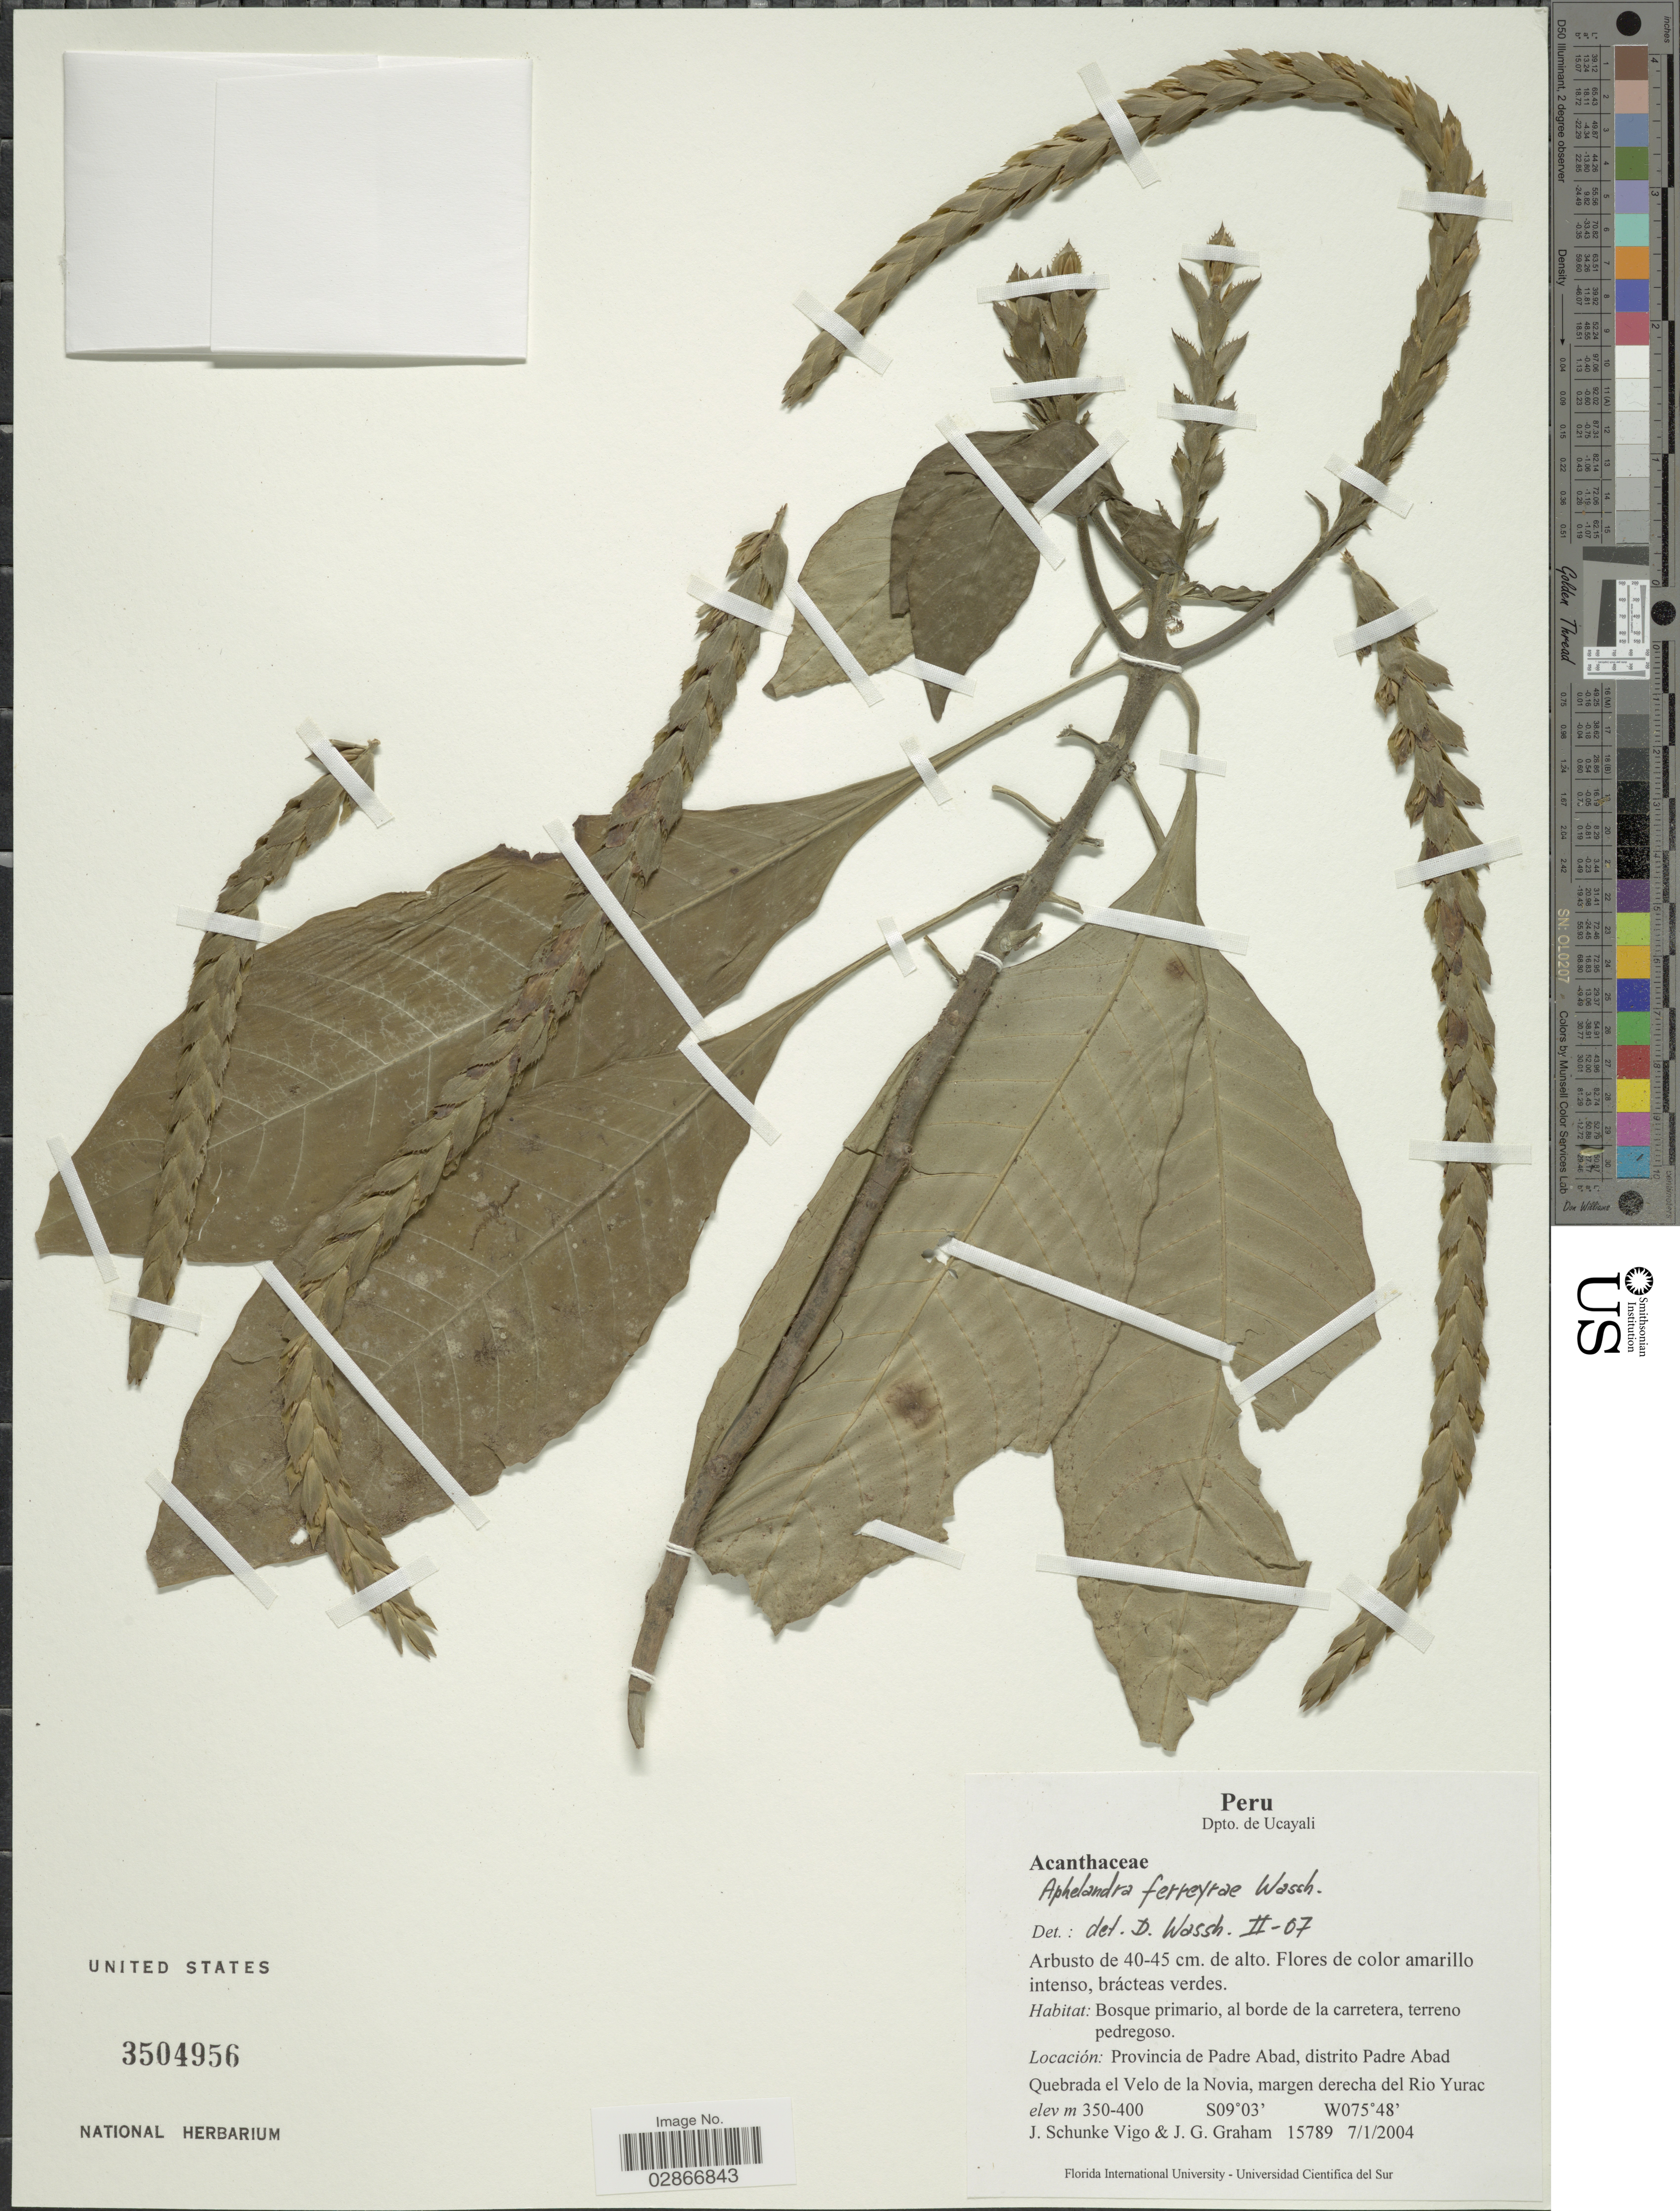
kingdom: Plantae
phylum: Tracheophyta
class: Magnoliopsida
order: Lamiales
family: Acanthaceae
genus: Aphelandra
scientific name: Aphelandra ferreyrae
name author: Wassh.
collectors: J. Schunke Vigo & J. Graham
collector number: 15789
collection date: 2004-01-07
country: Peru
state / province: Ucayali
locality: Dpto. Ucayali, Provincia de Padre Abad, distrito Padre Abad, Quebrada el Velo de la Novia, margen derecha del Rio Yurac.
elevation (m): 350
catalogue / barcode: US 3504956